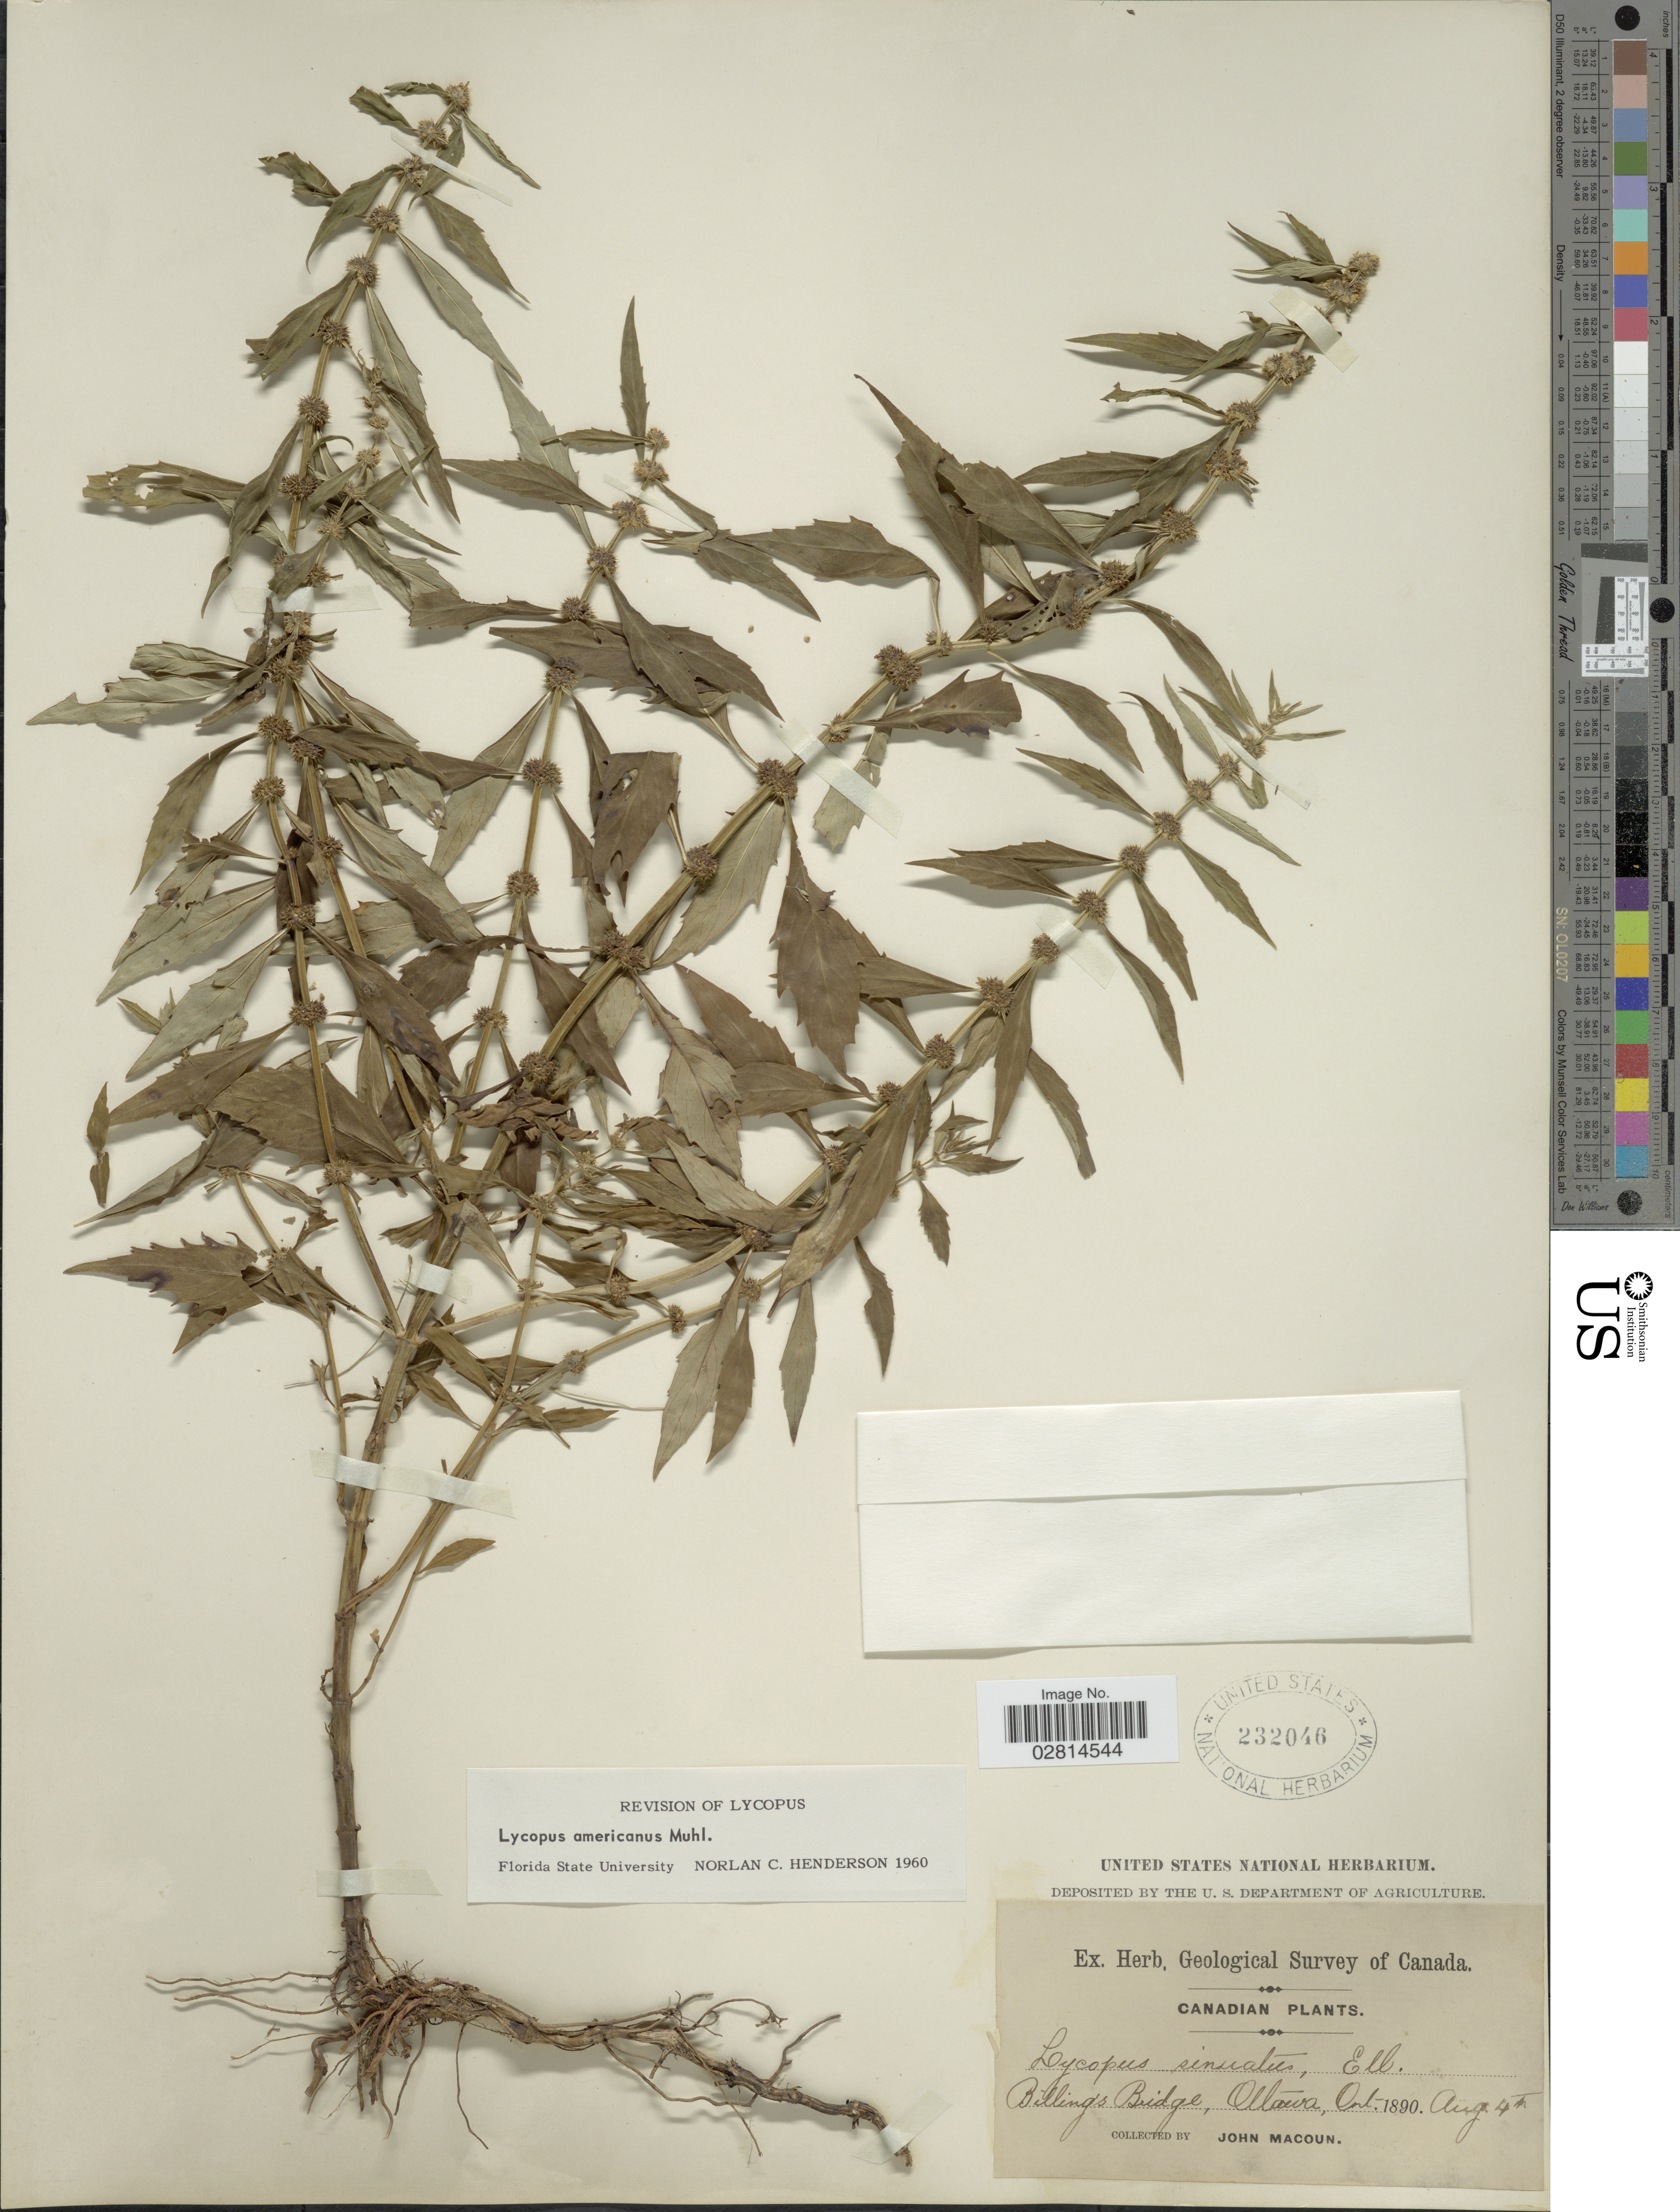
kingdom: Plantae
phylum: Tracheophyta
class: Magnoliopsida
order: Lamiales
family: Lamiaceae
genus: Lycopus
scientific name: Lycopus americanus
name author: Muhl. ex W.P.C. Barton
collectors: J. Macoun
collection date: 1890-08-04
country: Canada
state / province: Ontario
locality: Billings Bridge, Ottawa.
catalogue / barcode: US 232046